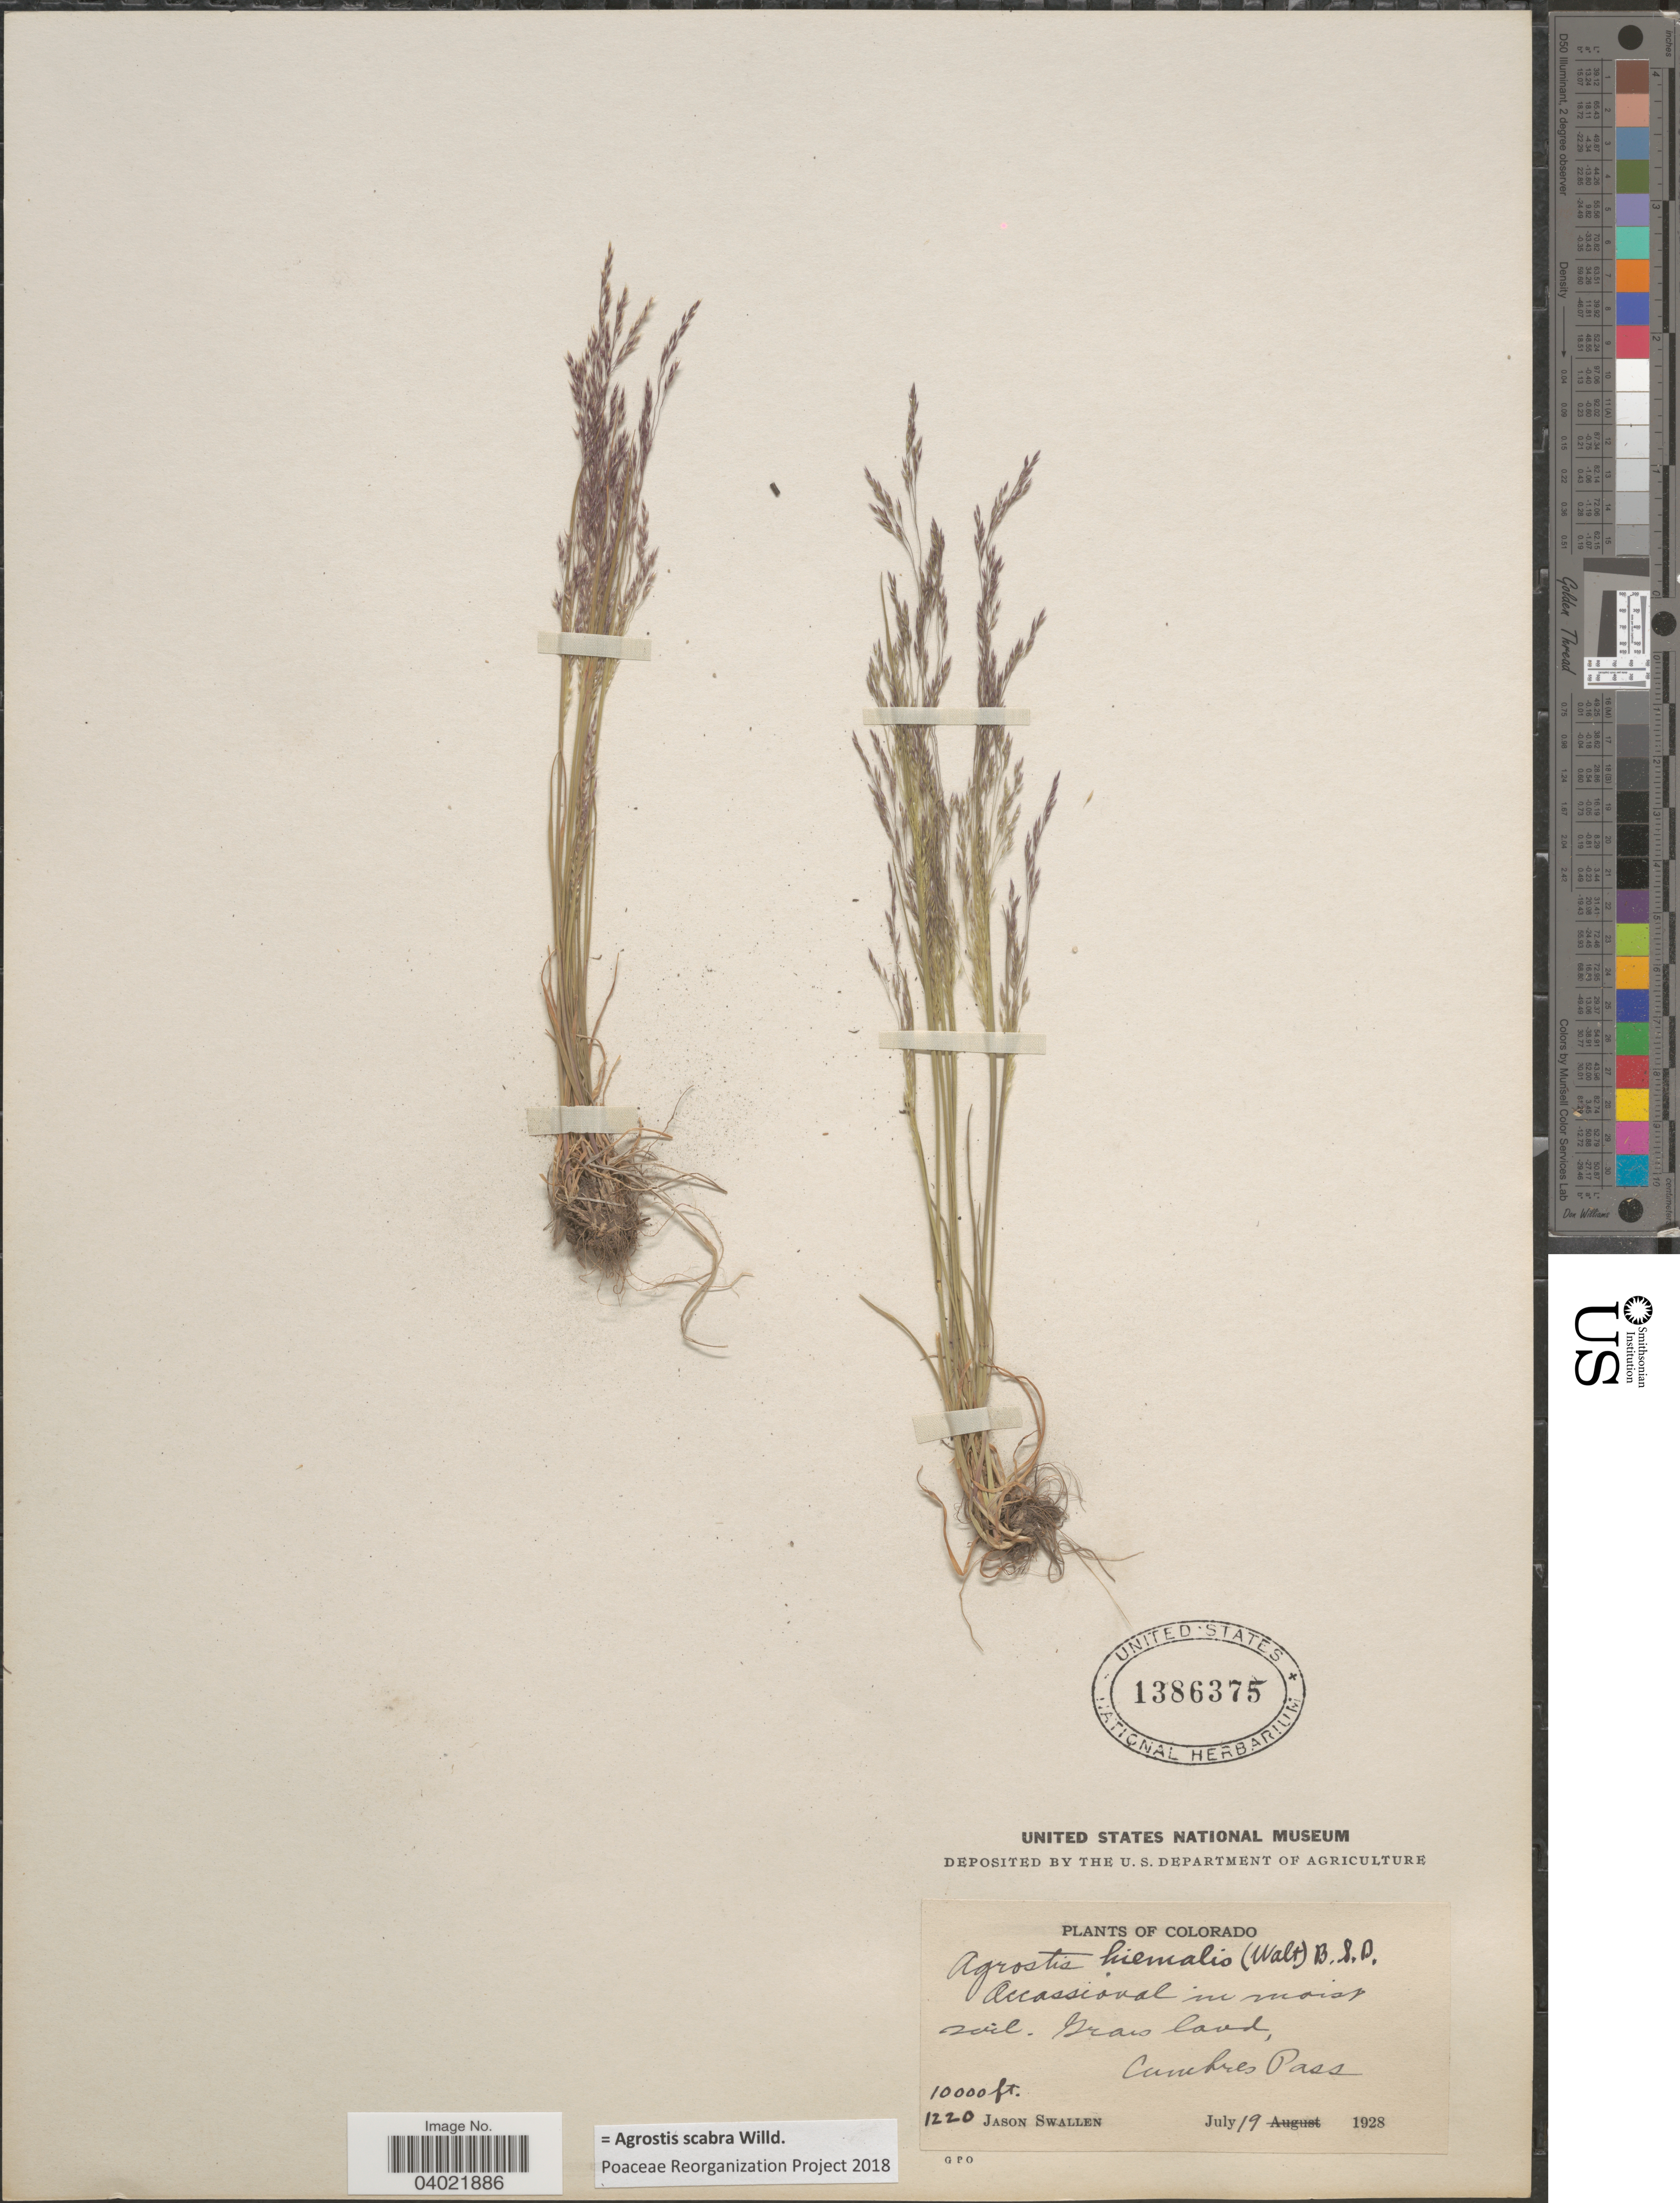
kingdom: Plantae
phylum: Tracheophyta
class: Liliopsida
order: Poales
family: Poaceae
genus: Agrostis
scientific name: Agrostis scabra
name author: Willd.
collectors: J. R. Swallen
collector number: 1220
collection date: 1928-07-19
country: United States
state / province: Colorado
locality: Cumbres Pass.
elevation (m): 3048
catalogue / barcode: US 1386375